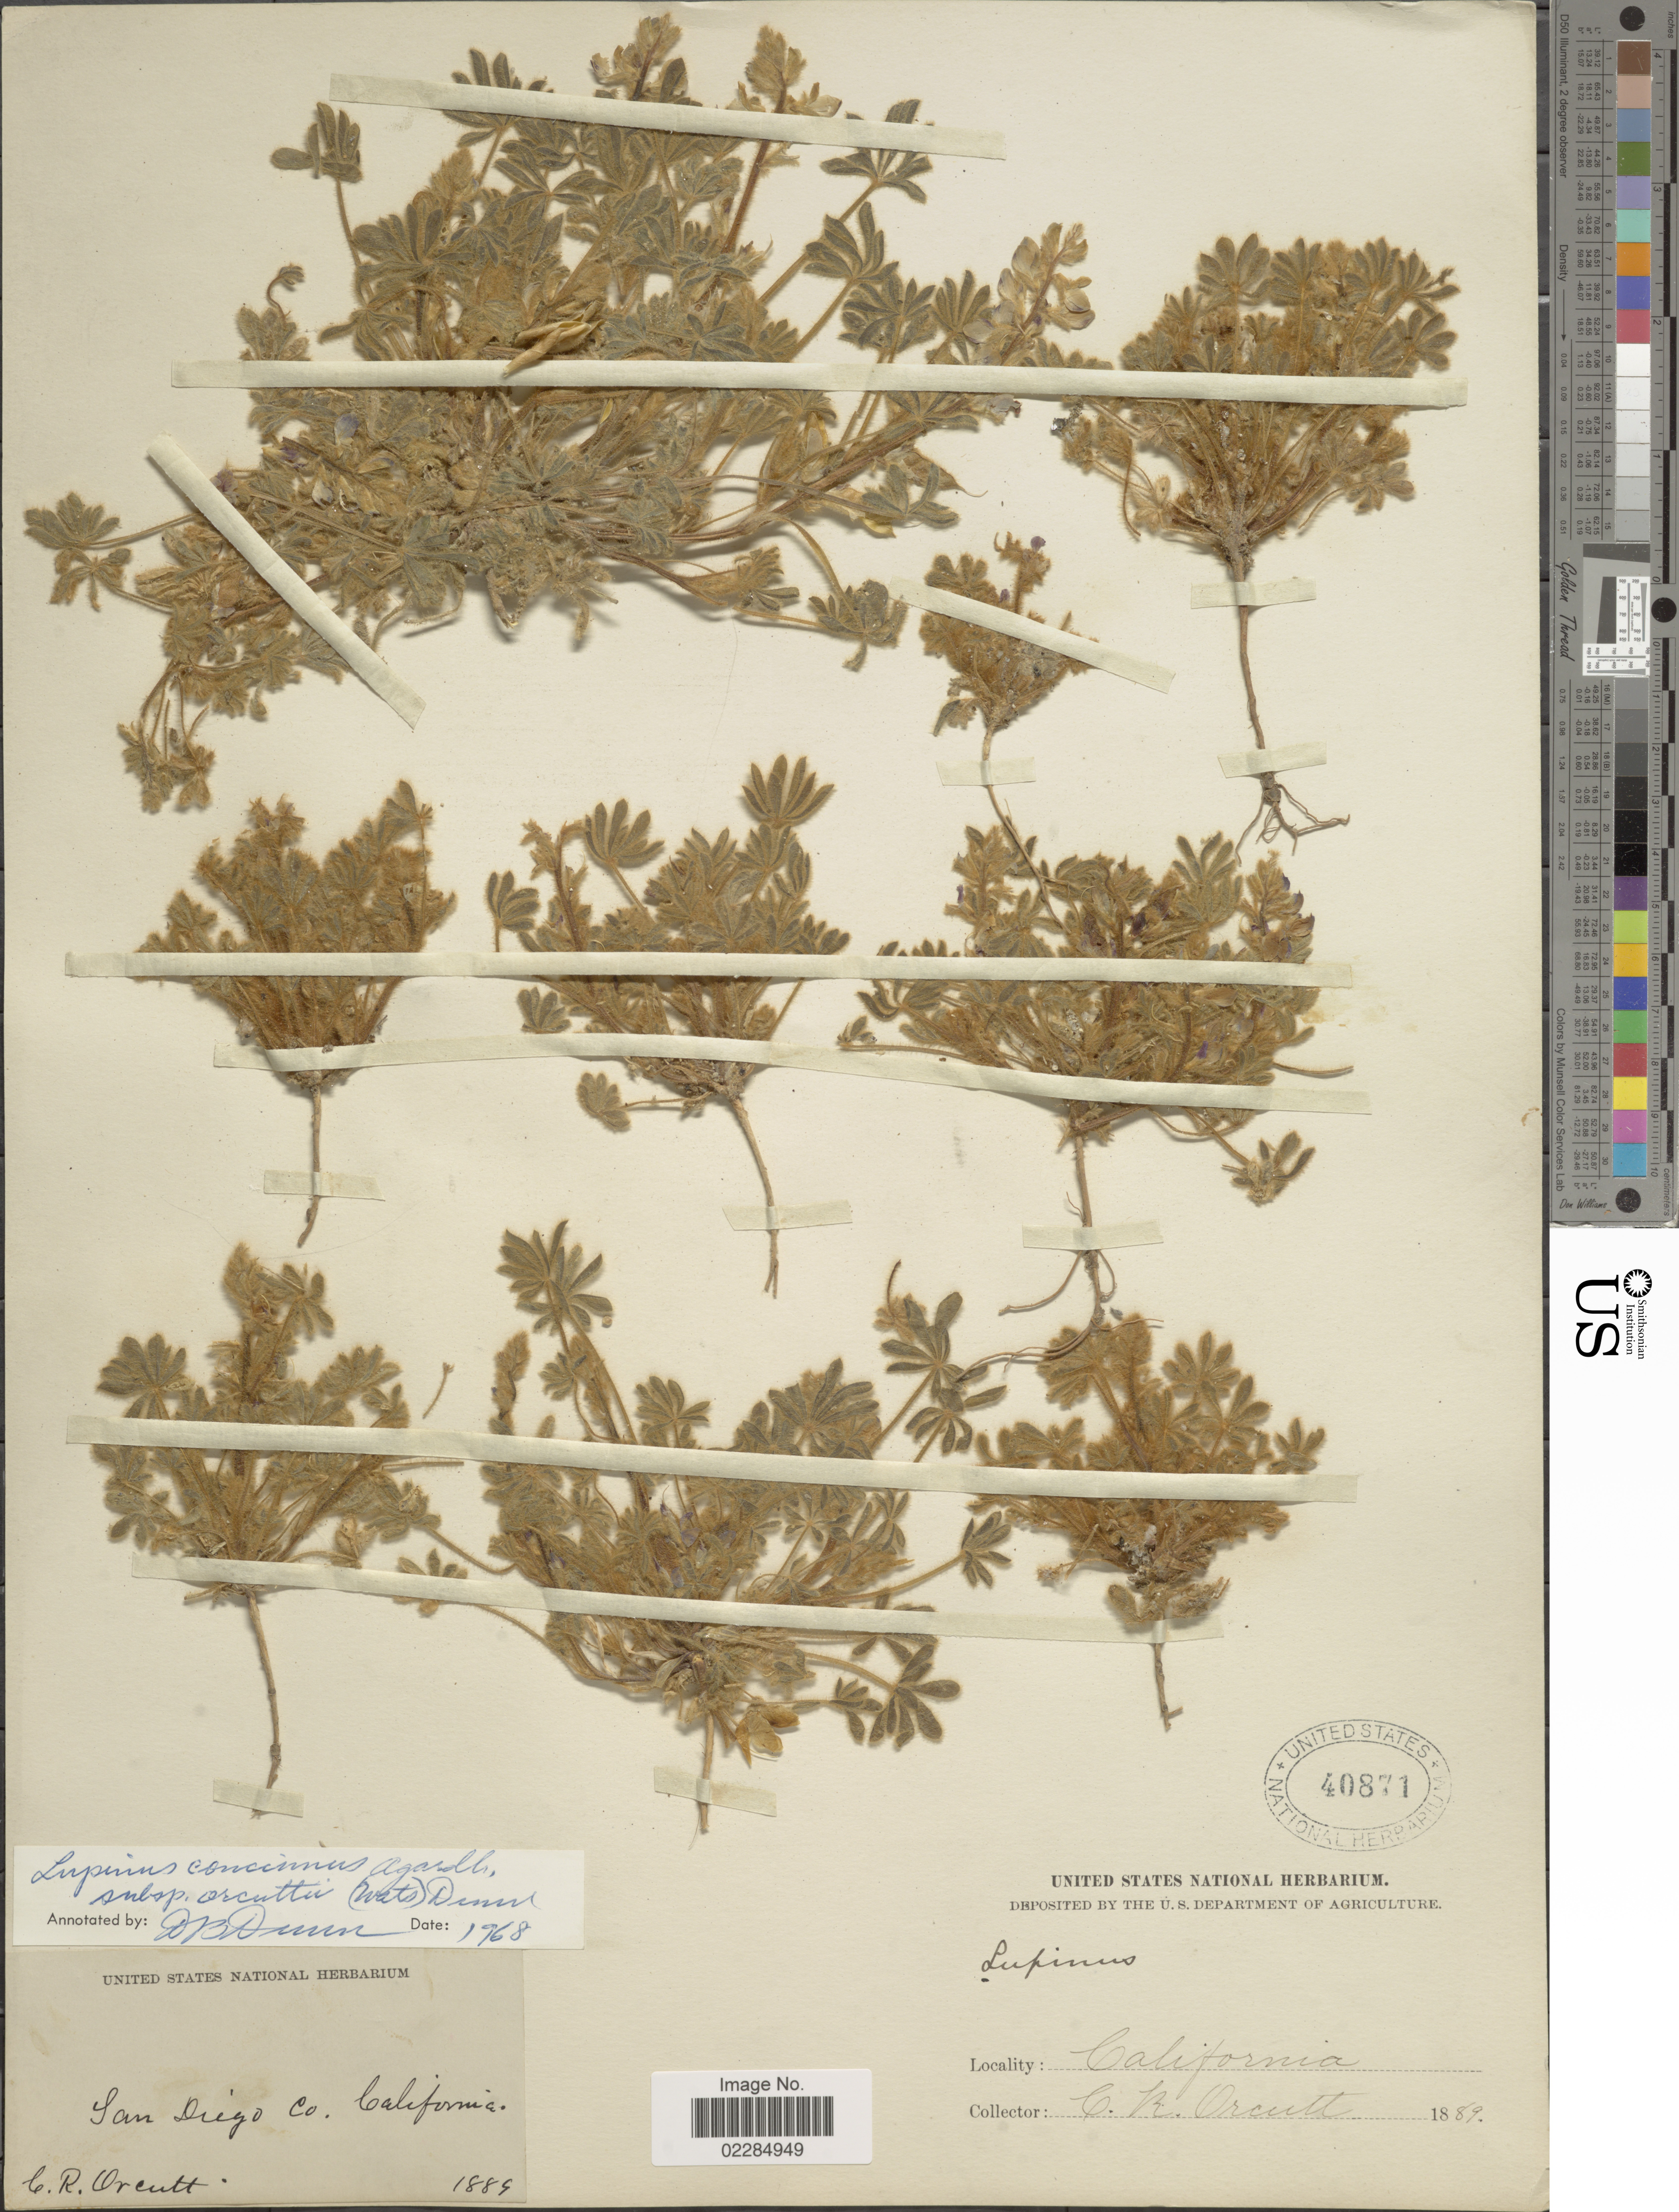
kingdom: Plantae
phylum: Tracheophyta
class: Magnoliopsida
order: Fabales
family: Fabaceae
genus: Lupinus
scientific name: Lupinus concinnus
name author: J. Agardh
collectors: C. R. Orcutt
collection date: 1889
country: United States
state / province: California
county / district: San Diego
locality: San Diego Co.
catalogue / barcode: US 40871